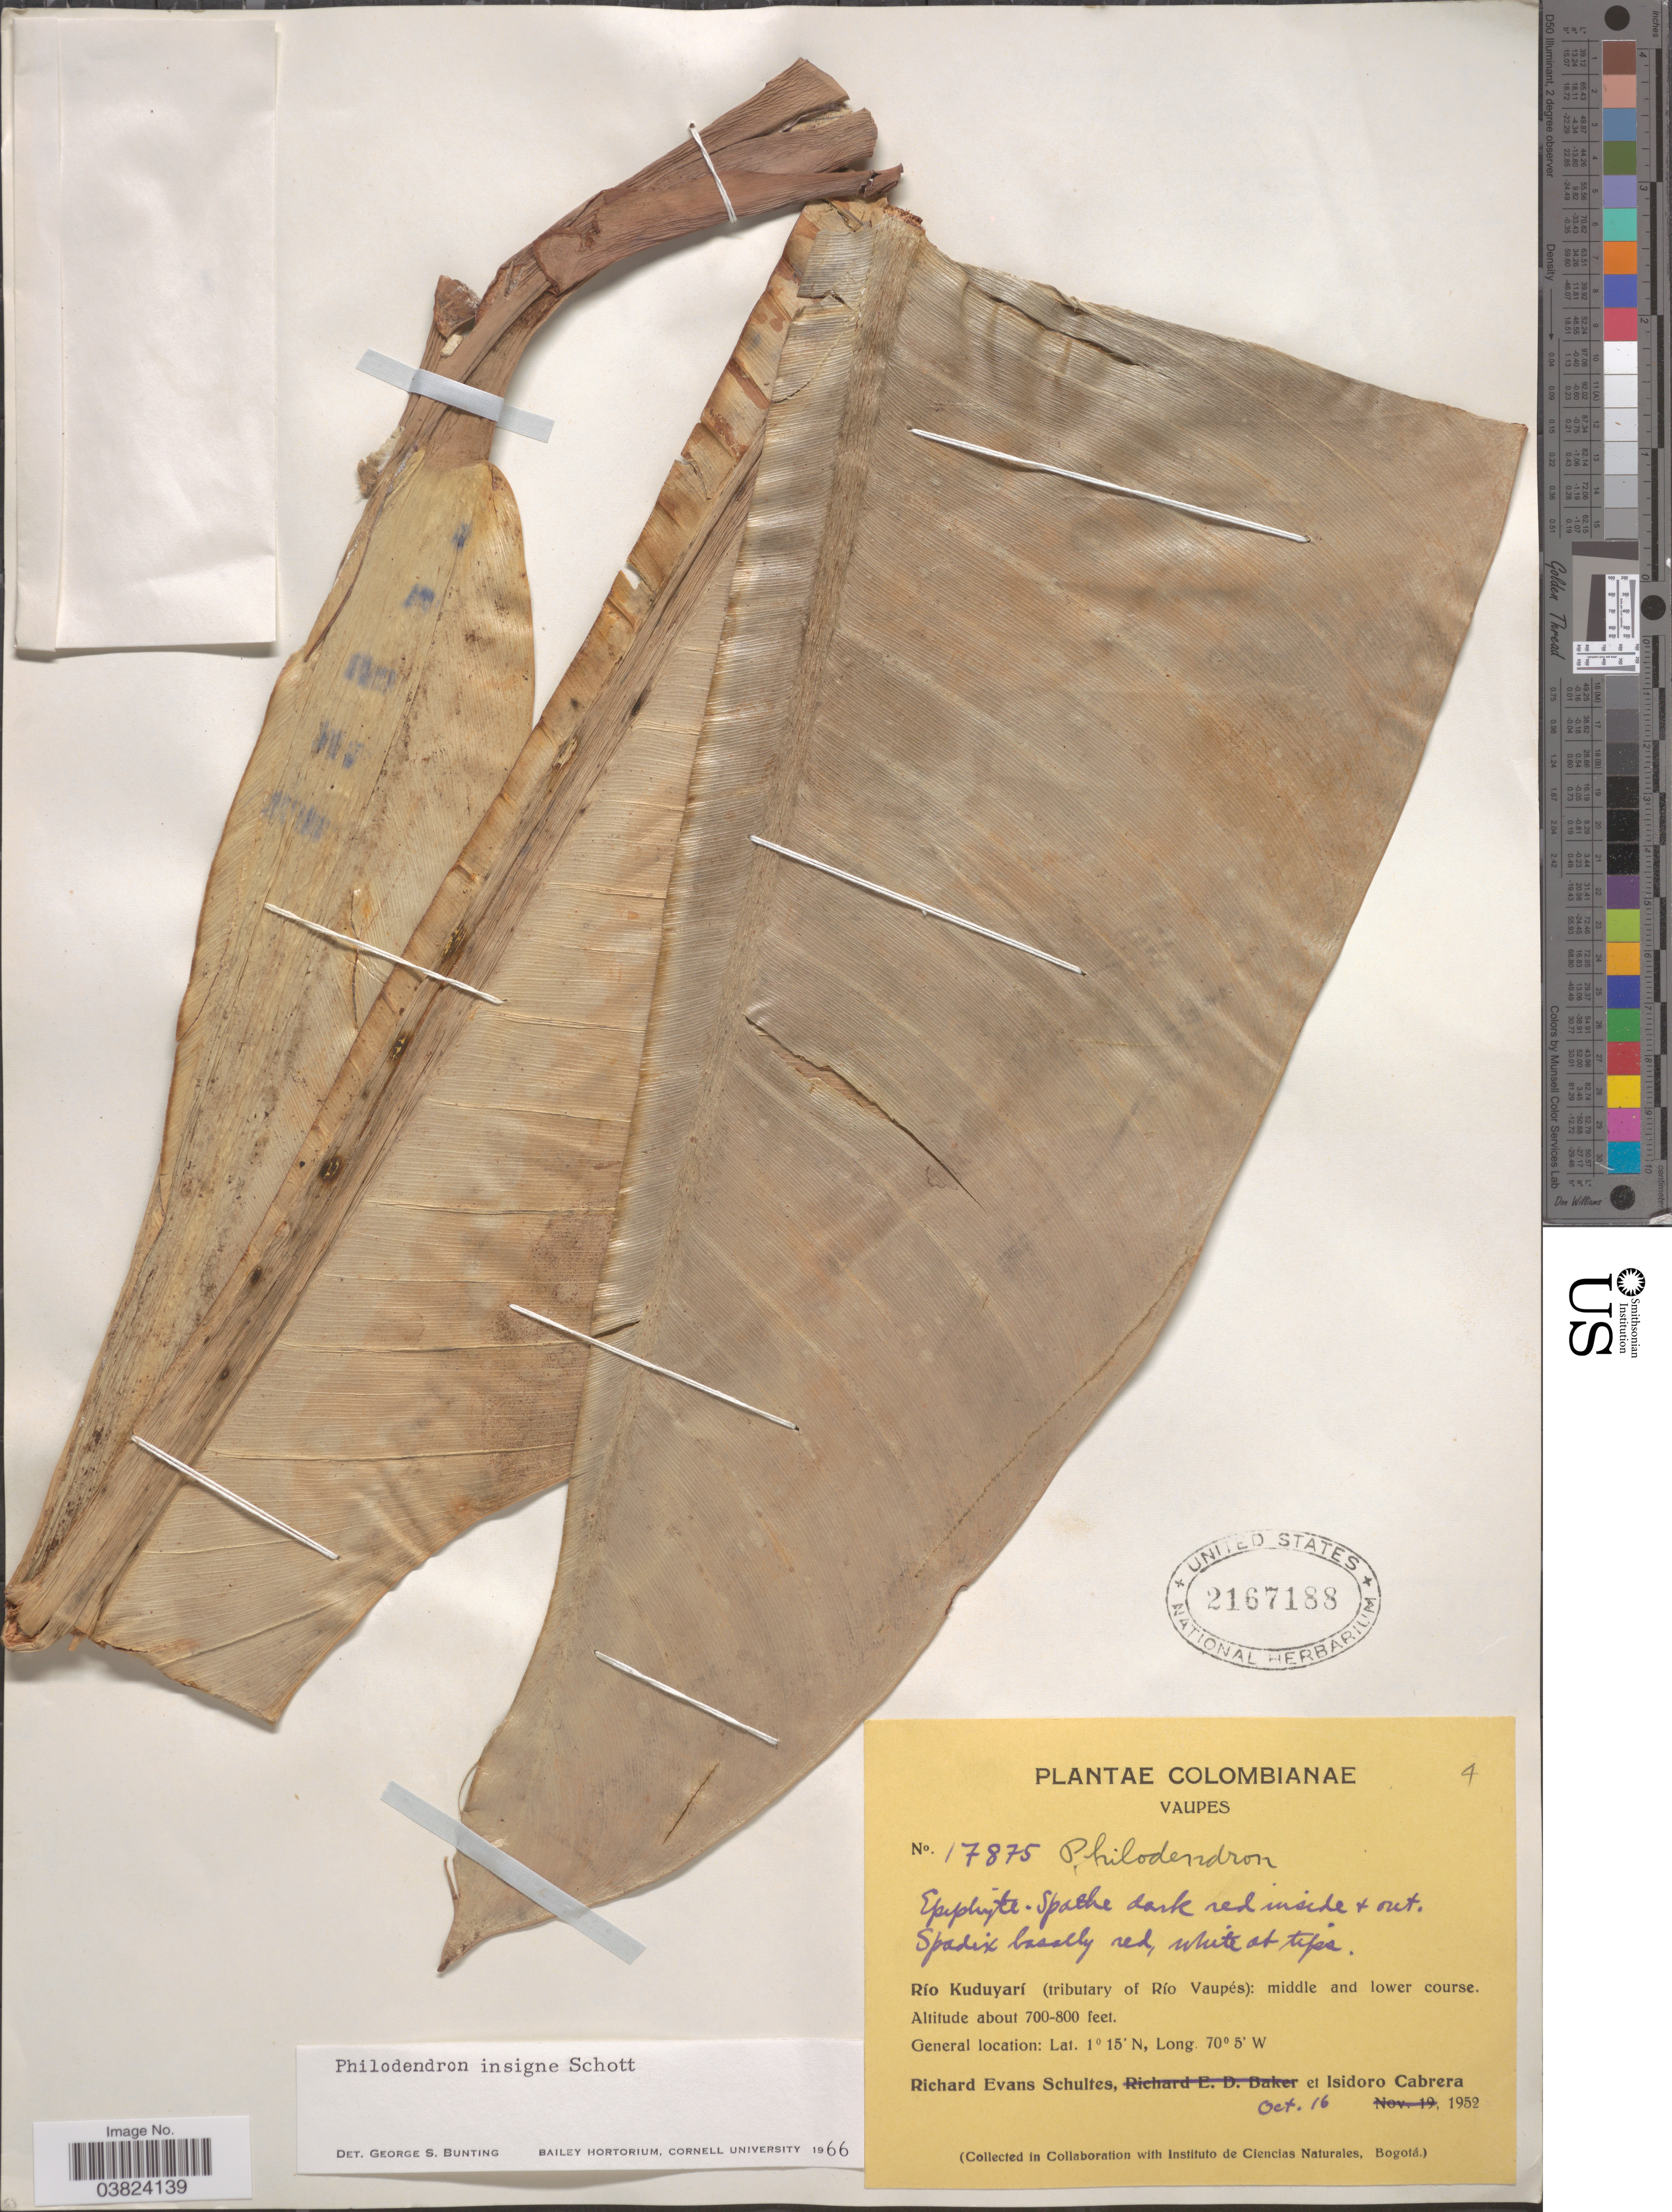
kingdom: Plantae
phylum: Tracheophyta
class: Liliopsida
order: Alismatales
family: Araceae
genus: Philodendron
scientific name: Philodendron insigne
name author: Schott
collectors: R. E. Schultes & I. Cabrera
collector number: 17875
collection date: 1952-10-16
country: Colombia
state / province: Vaupés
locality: Río Kuduyarí (tributary of Río Vaupés): middle and lower course.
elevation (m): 213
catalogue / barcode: US 2167188